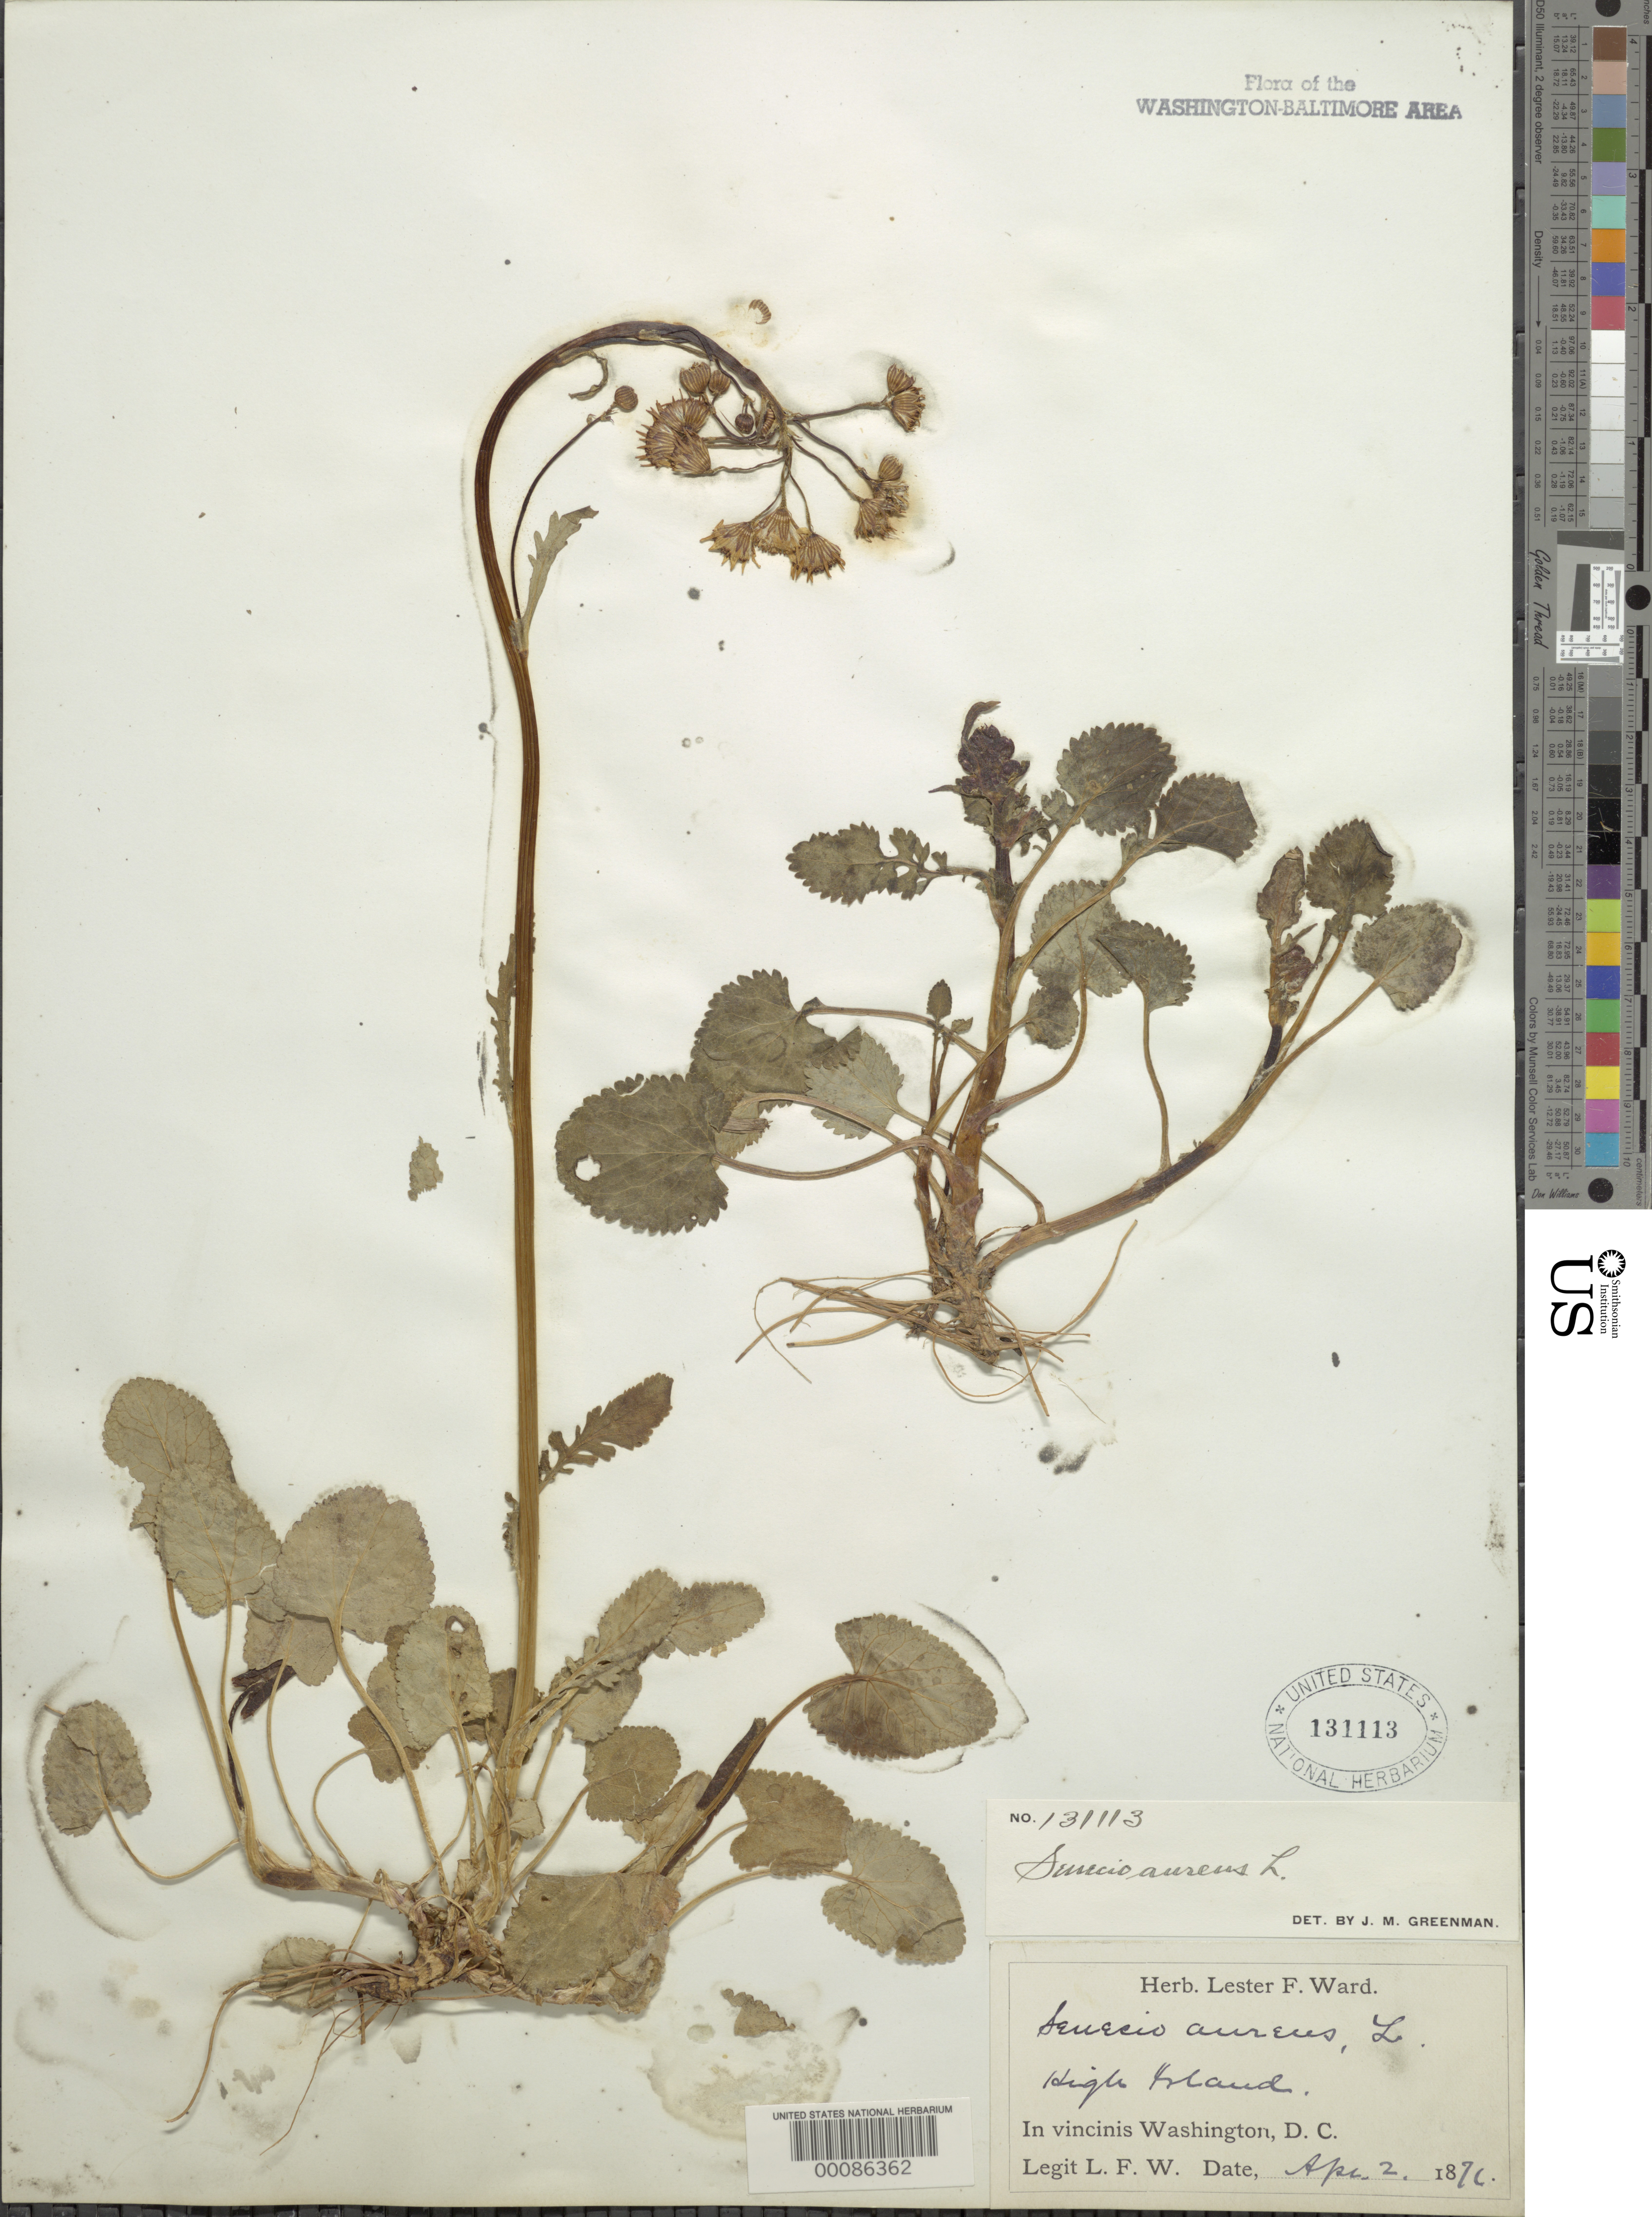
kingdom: Plantae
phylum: Tracheophyta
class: Magnoliopsida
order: Asterales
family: Asteraceae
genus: Packera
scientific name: Packera aurea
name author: (L.) Á. Löve & D. Löve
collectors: L. F. Ward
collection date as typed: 02 Apr 1876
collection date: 1876-04-02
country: United States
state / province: Maryland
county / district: Montgomery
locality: High Island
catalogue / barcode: US 131113